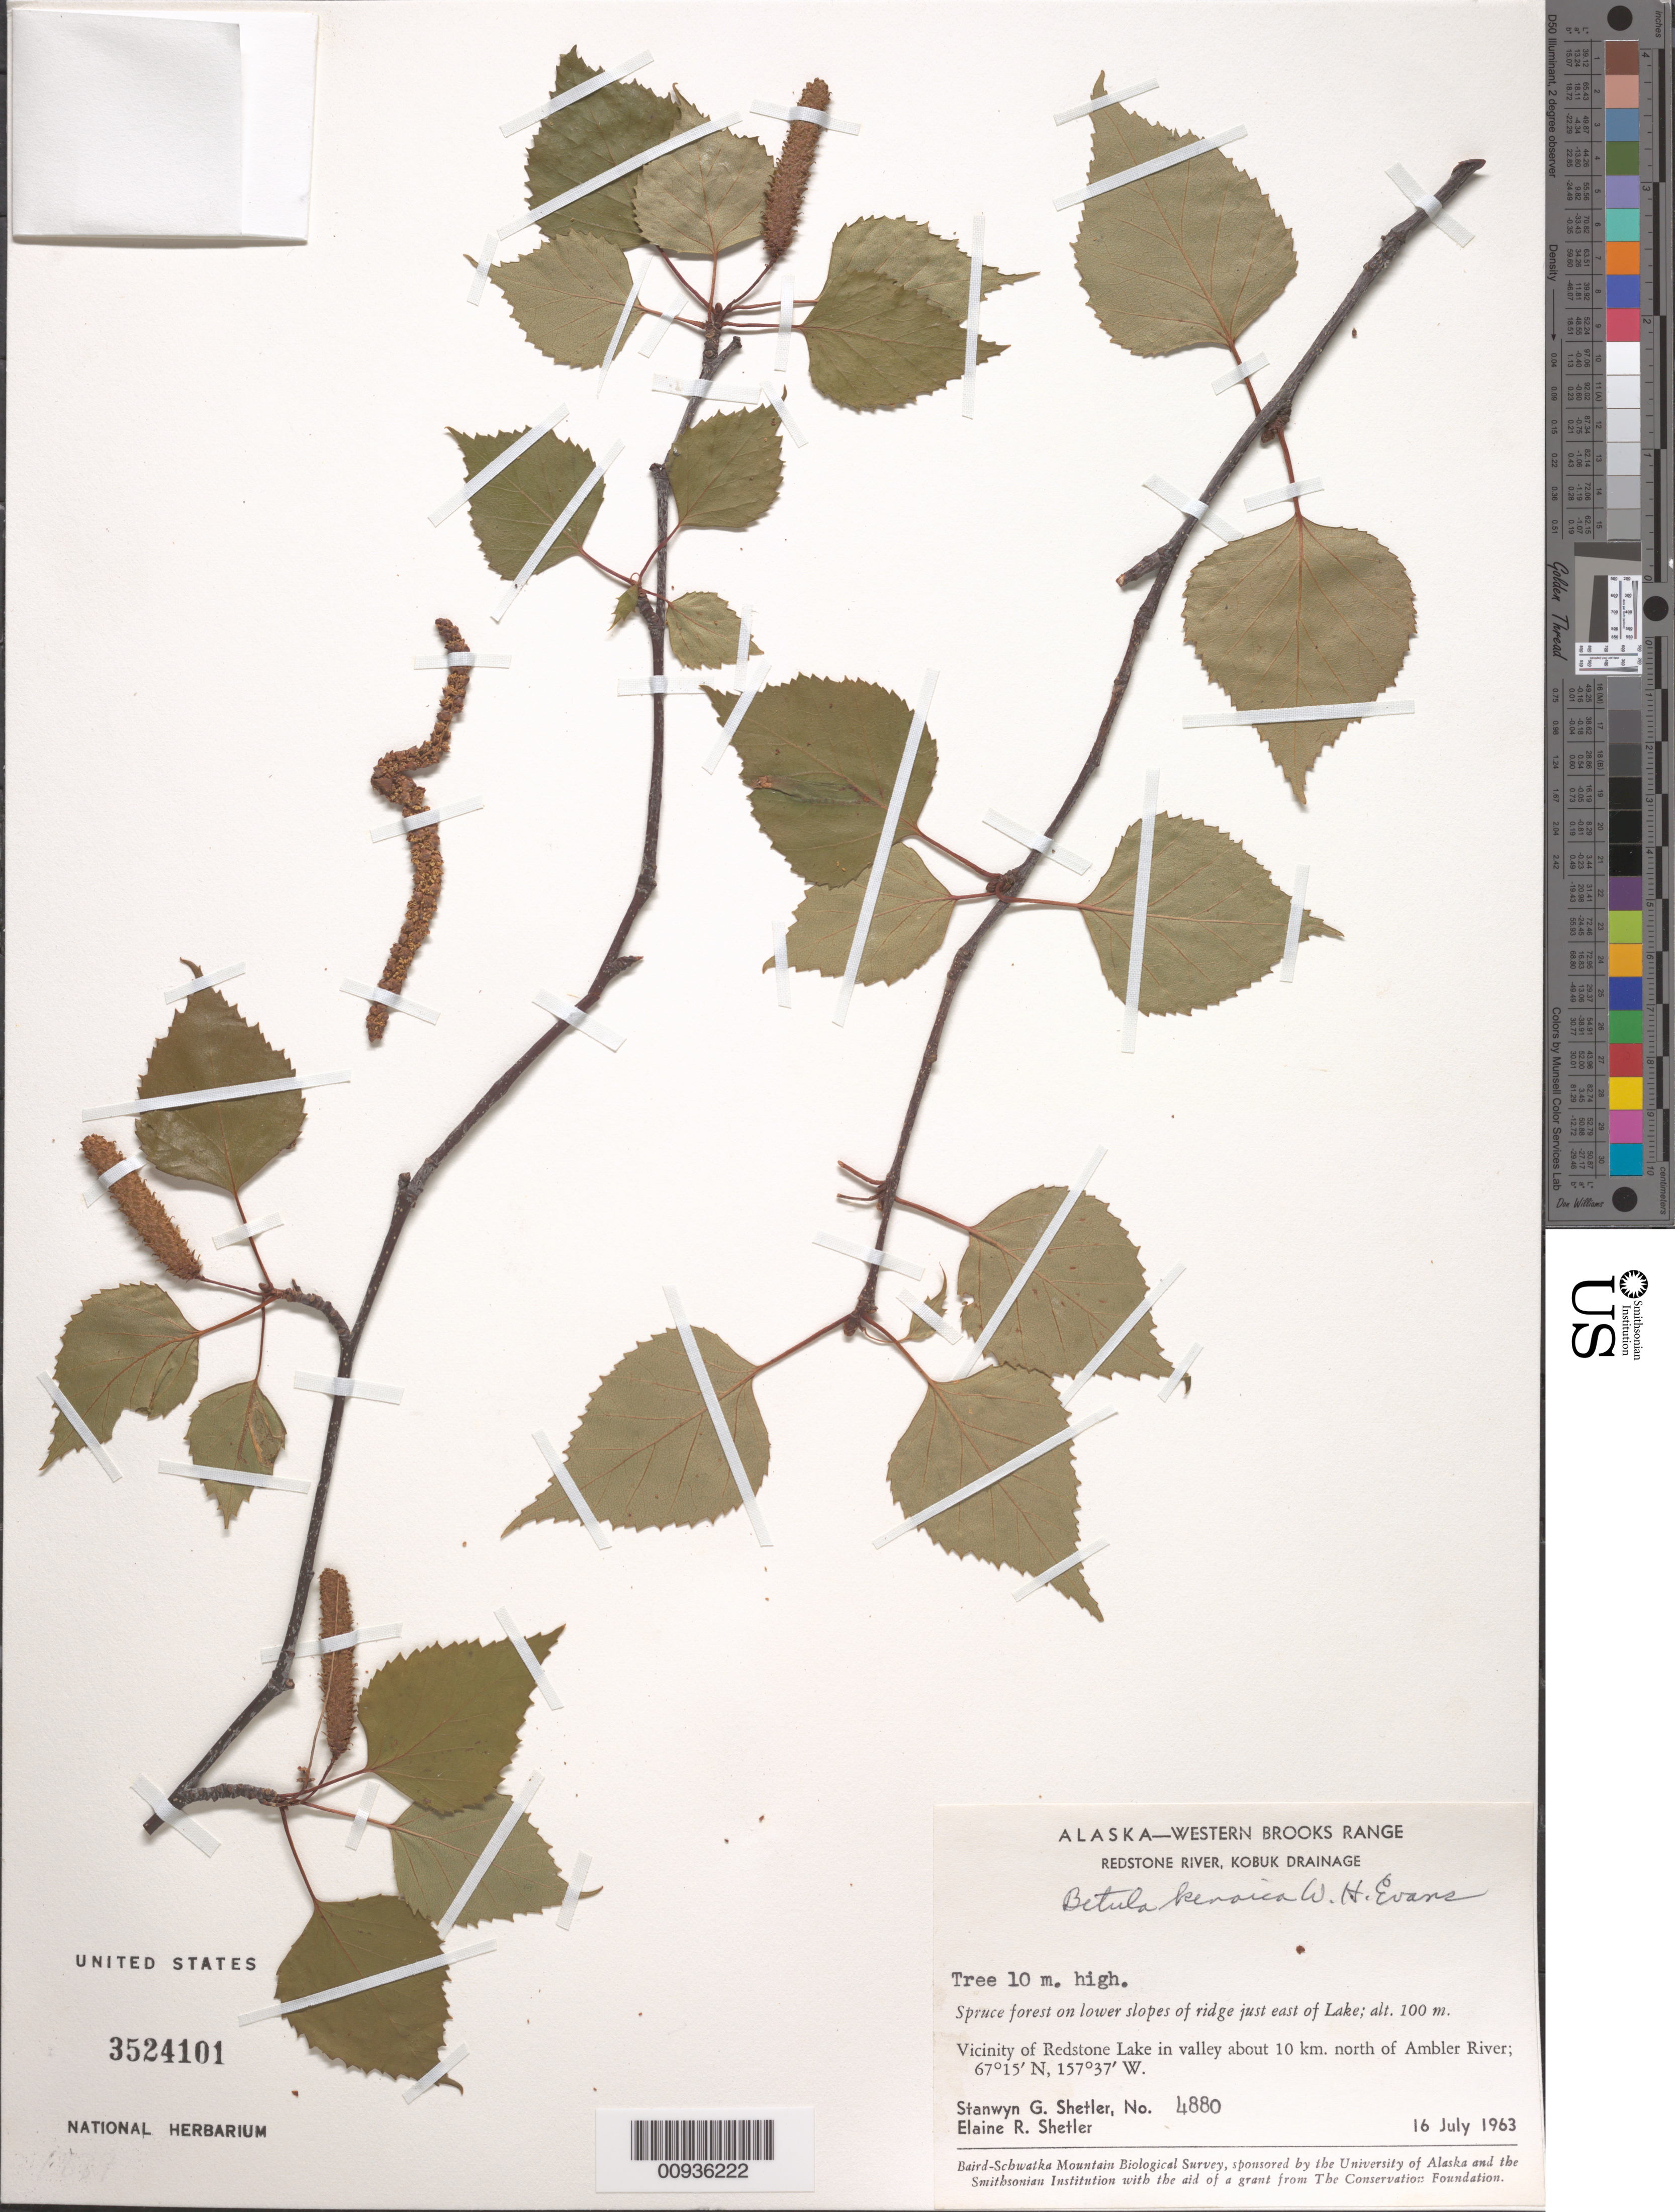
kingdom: Plantae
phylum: Tracheophyta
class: Magnoliopsida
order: Fagales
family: Betulaceae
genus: Betula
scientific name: Betula kenaica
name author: W.H. Evans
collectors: S. Shetler & E. R. Shetler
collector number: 4880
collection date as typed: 16 Jul 1963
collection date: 1963-07-16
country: United States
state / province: Alaska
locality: Vicinity of Redstone Lake in valley about 10 km. north of Ambler River. Western Brooks Range, Redstone River, Kobuk Drainage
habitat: Spruce forest on lower slopes of ridge just east of Lake.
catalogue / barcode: US 3524101